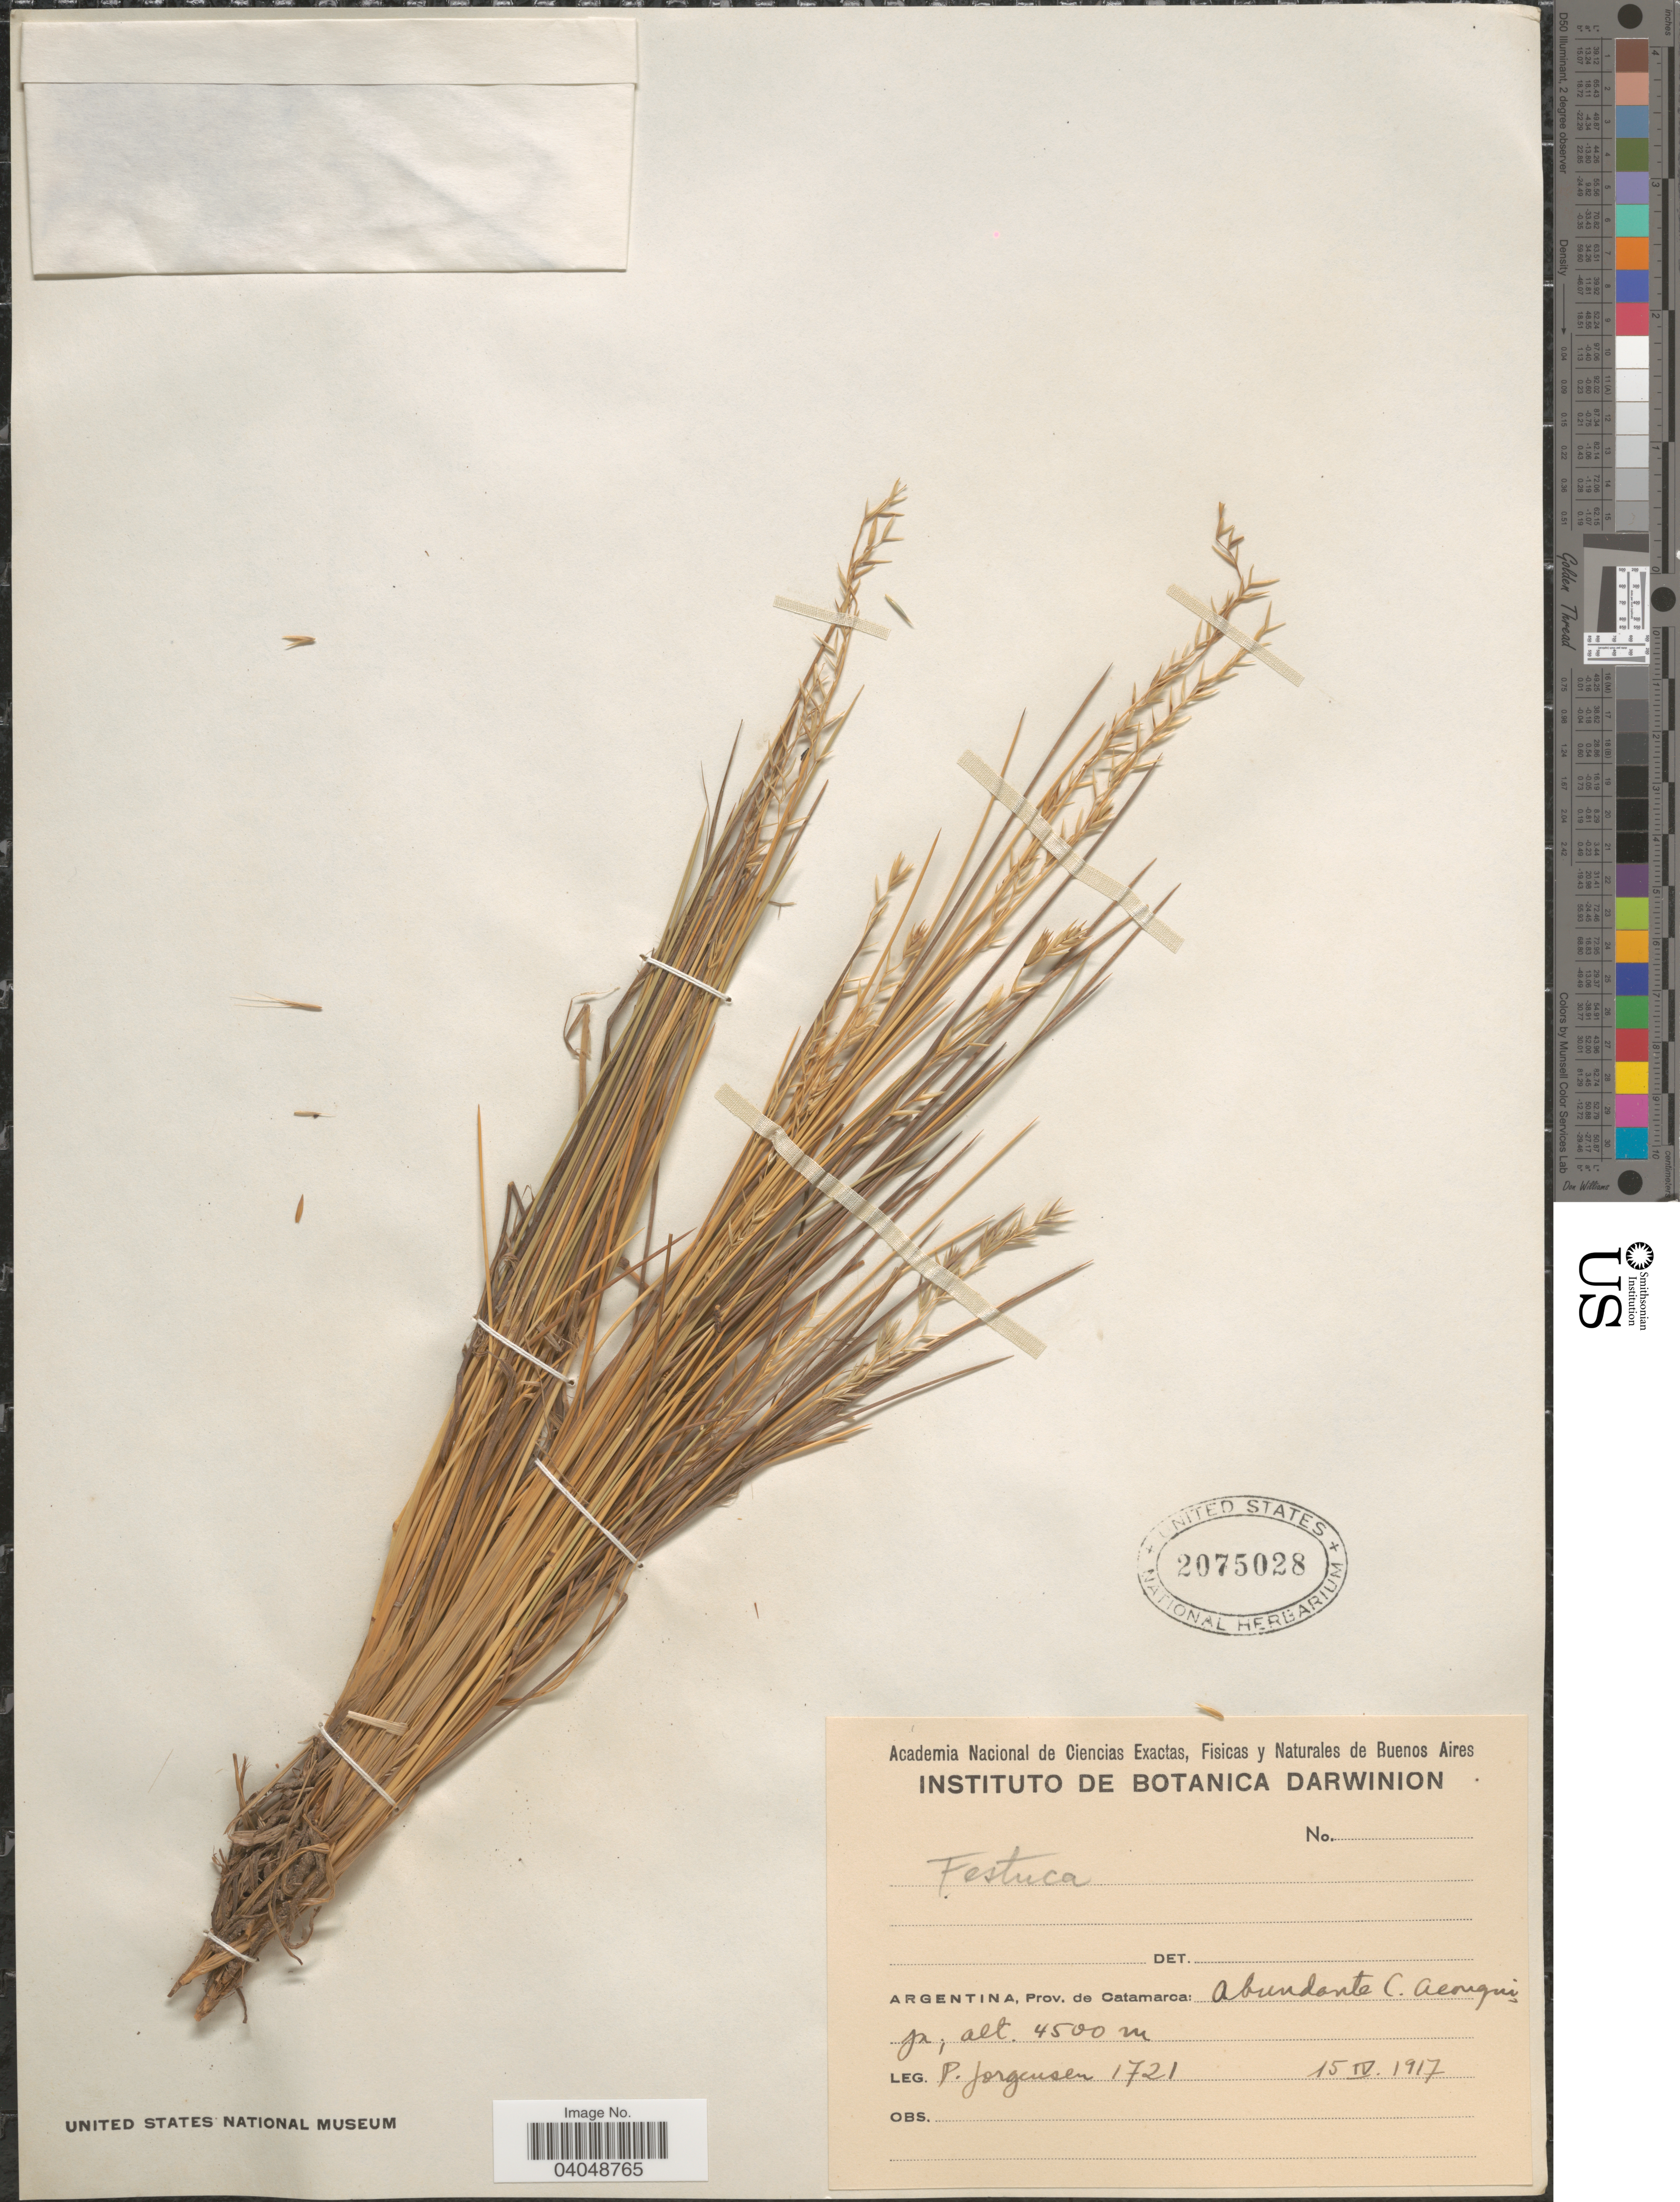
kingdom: Plantae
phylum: Tracheophyta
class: Liliopsida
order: Poales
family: Poaceae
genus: Festuca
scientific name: Festuca sp.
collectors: P. Jörgensen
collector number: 1721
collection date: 1917-04-15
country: Argentina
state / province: Catamarca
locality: Abundante C. Aconquija.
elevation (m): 4500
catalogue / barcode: US 2075028